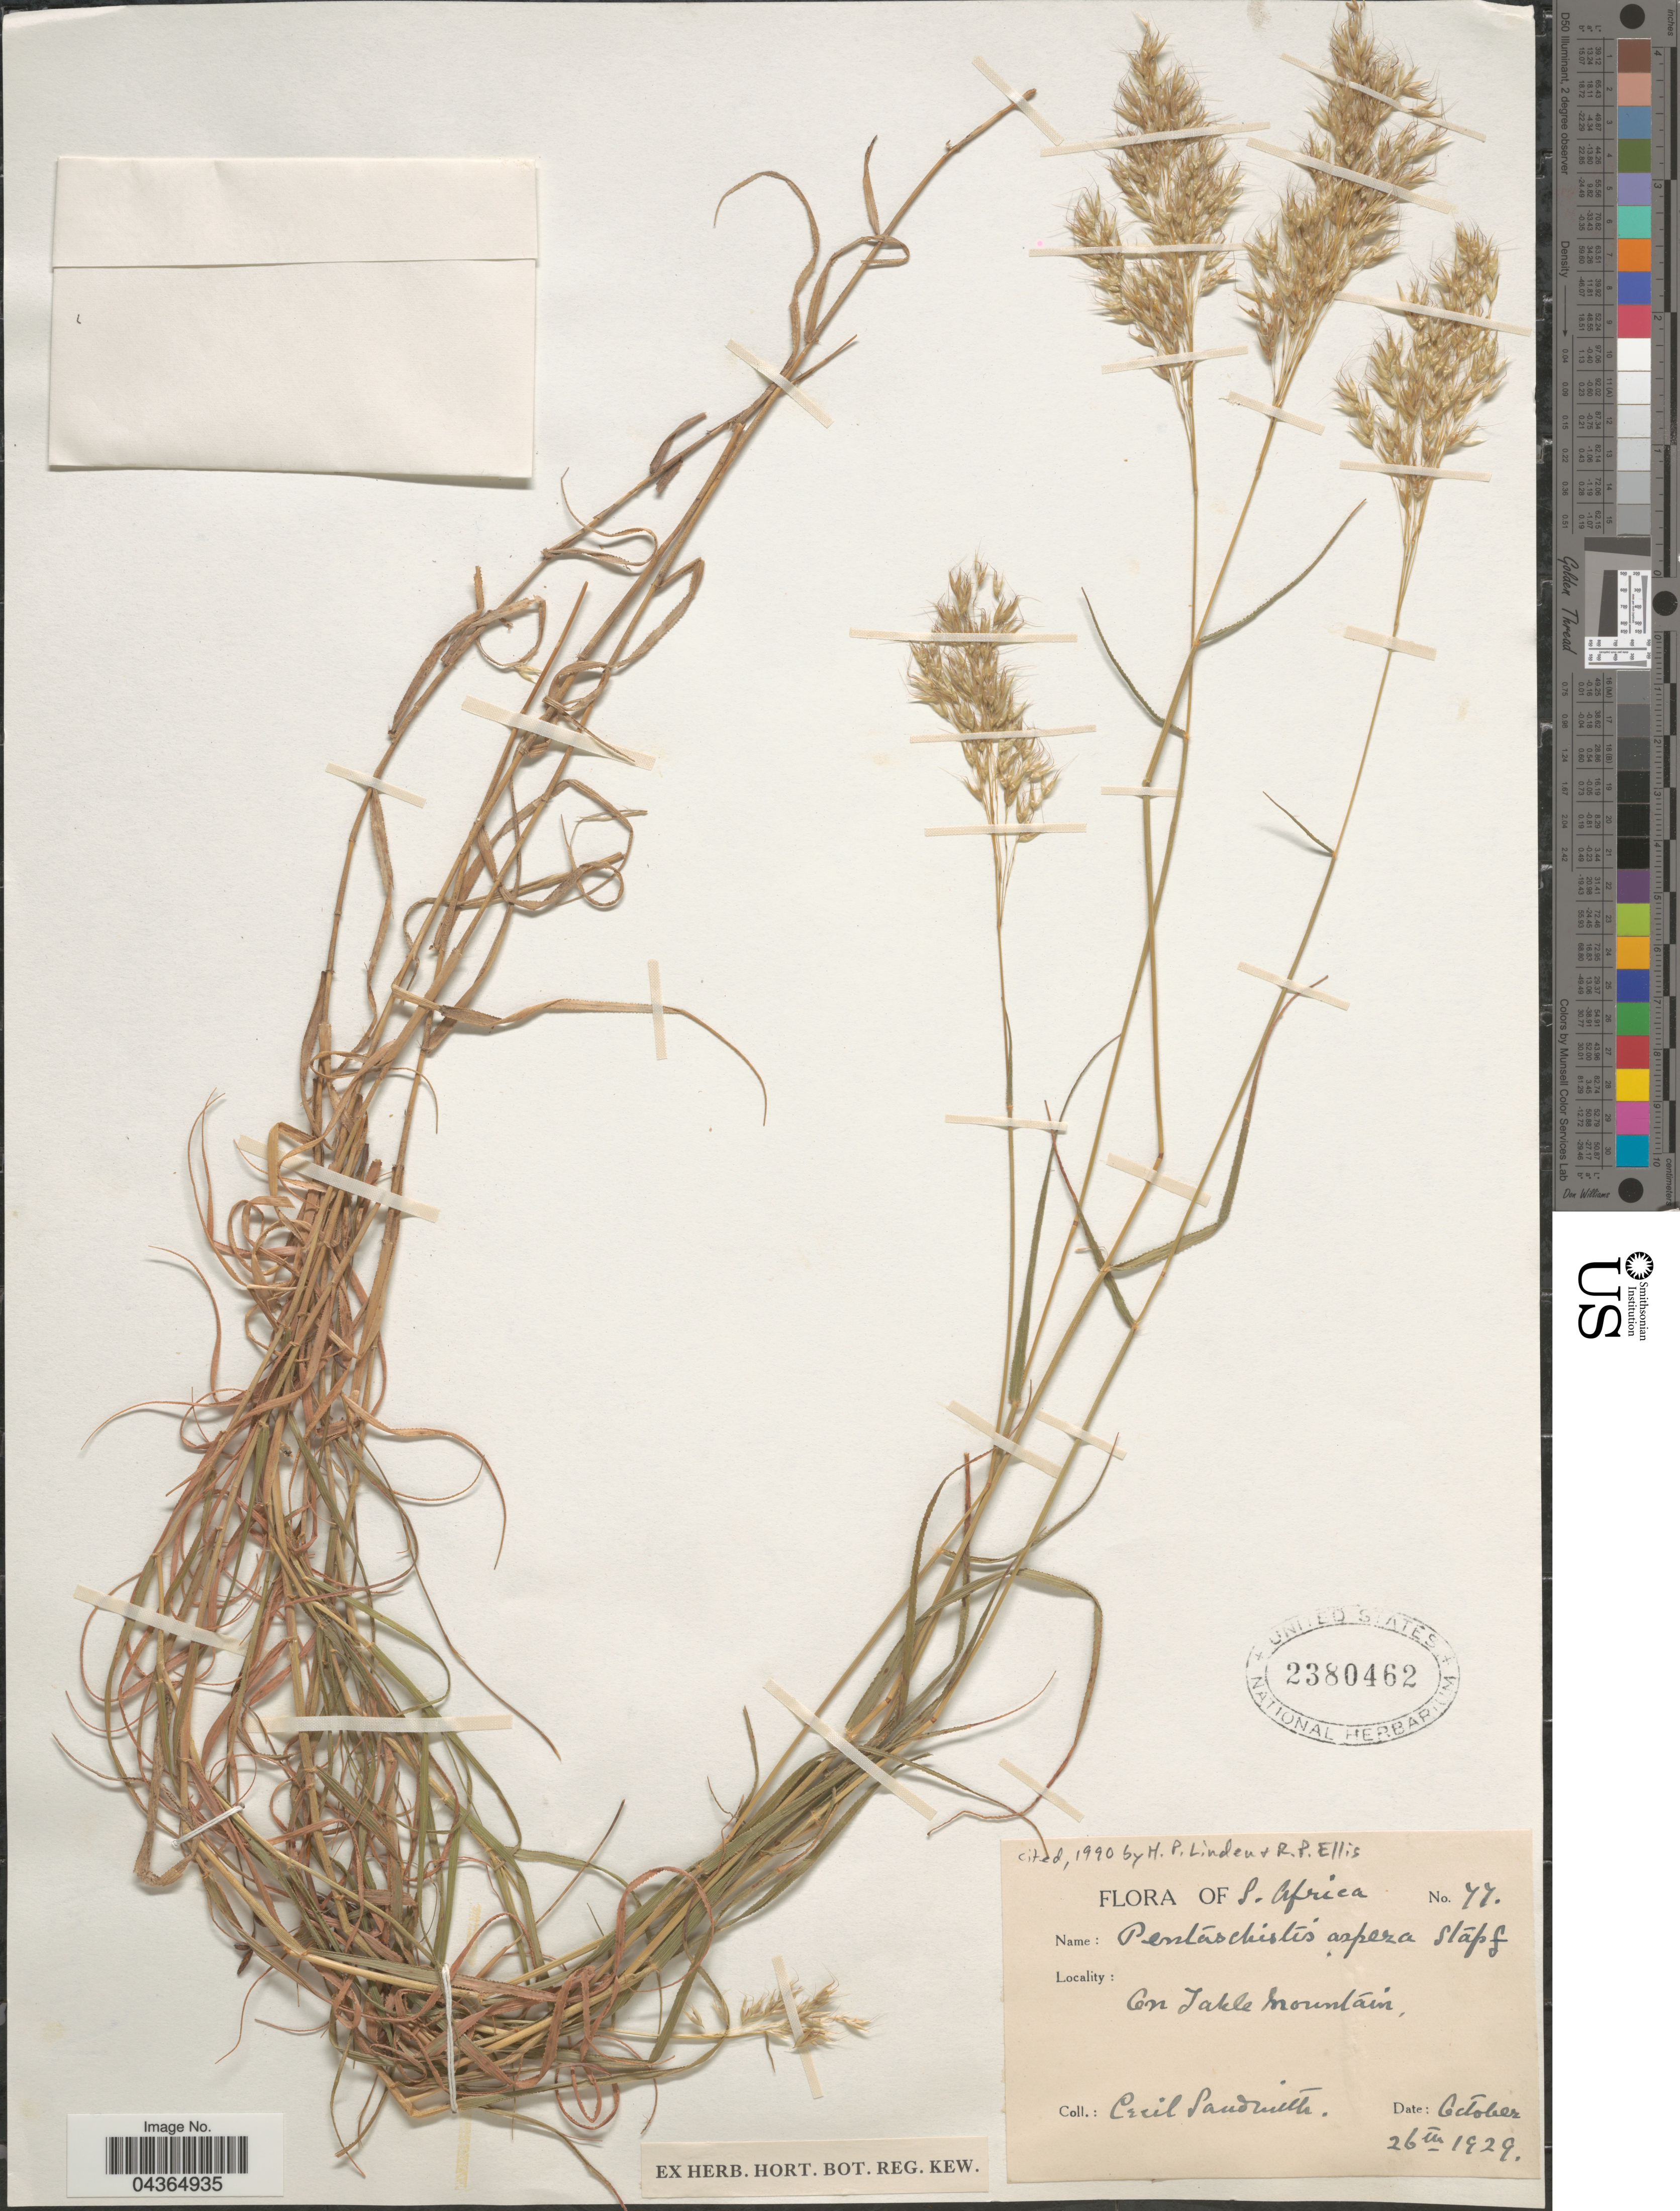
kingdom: Plantae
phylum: Tracheophyta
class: Liliopsida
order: Poales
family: Poaceae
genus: Pentameris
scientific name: Pentameris aspera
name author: (Thunb.) Galley & H.P. Linder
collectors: C. I. Sandwith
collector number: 77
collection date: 1929-10-26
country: South Africa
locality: On Table Mountain.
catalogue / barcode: US 2380462